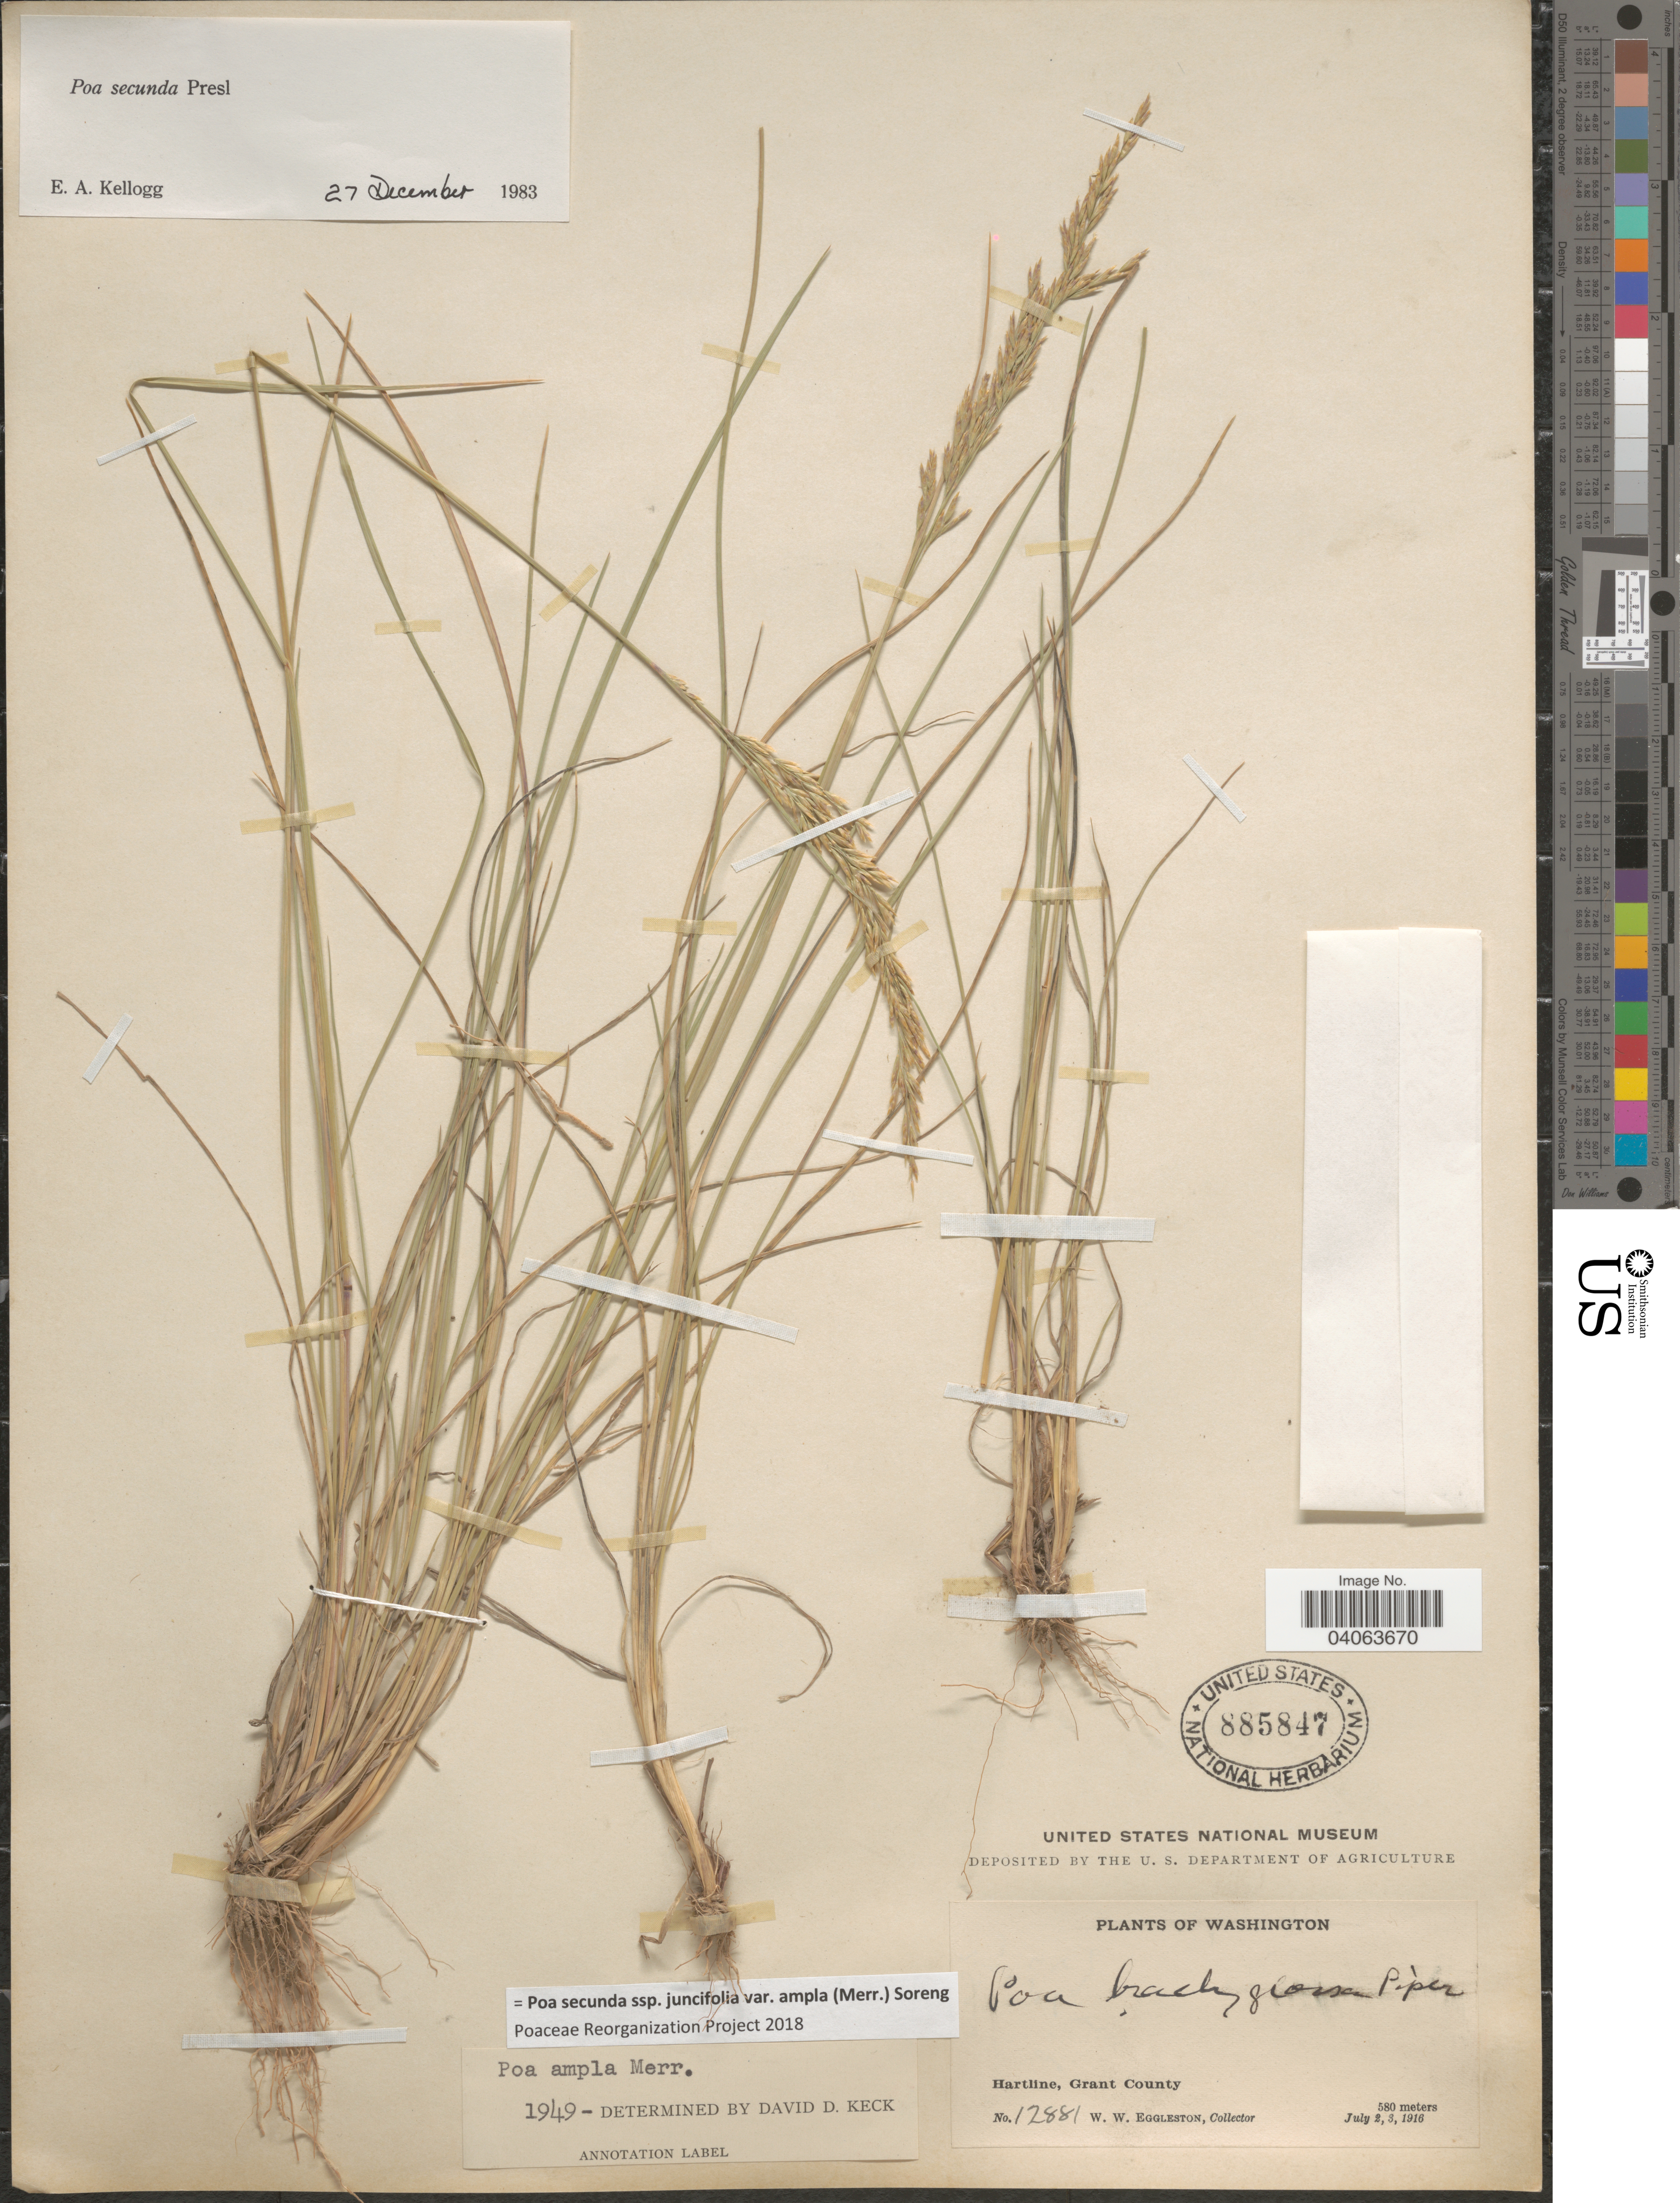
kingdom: Plantae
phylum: Tracheophyta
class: Liliopsida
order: Poales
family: Poaceae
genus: Poa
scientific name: Poa secunda subsp. juncifolia var. ampla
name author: (Merr.) Soreng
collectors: W. W. Eggleston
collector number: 12881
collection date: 1916-07-02/1916-07-03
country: United States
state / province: Washington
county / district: Grant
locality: Hartline, Grant County.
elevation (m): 580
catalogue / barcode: US 885847